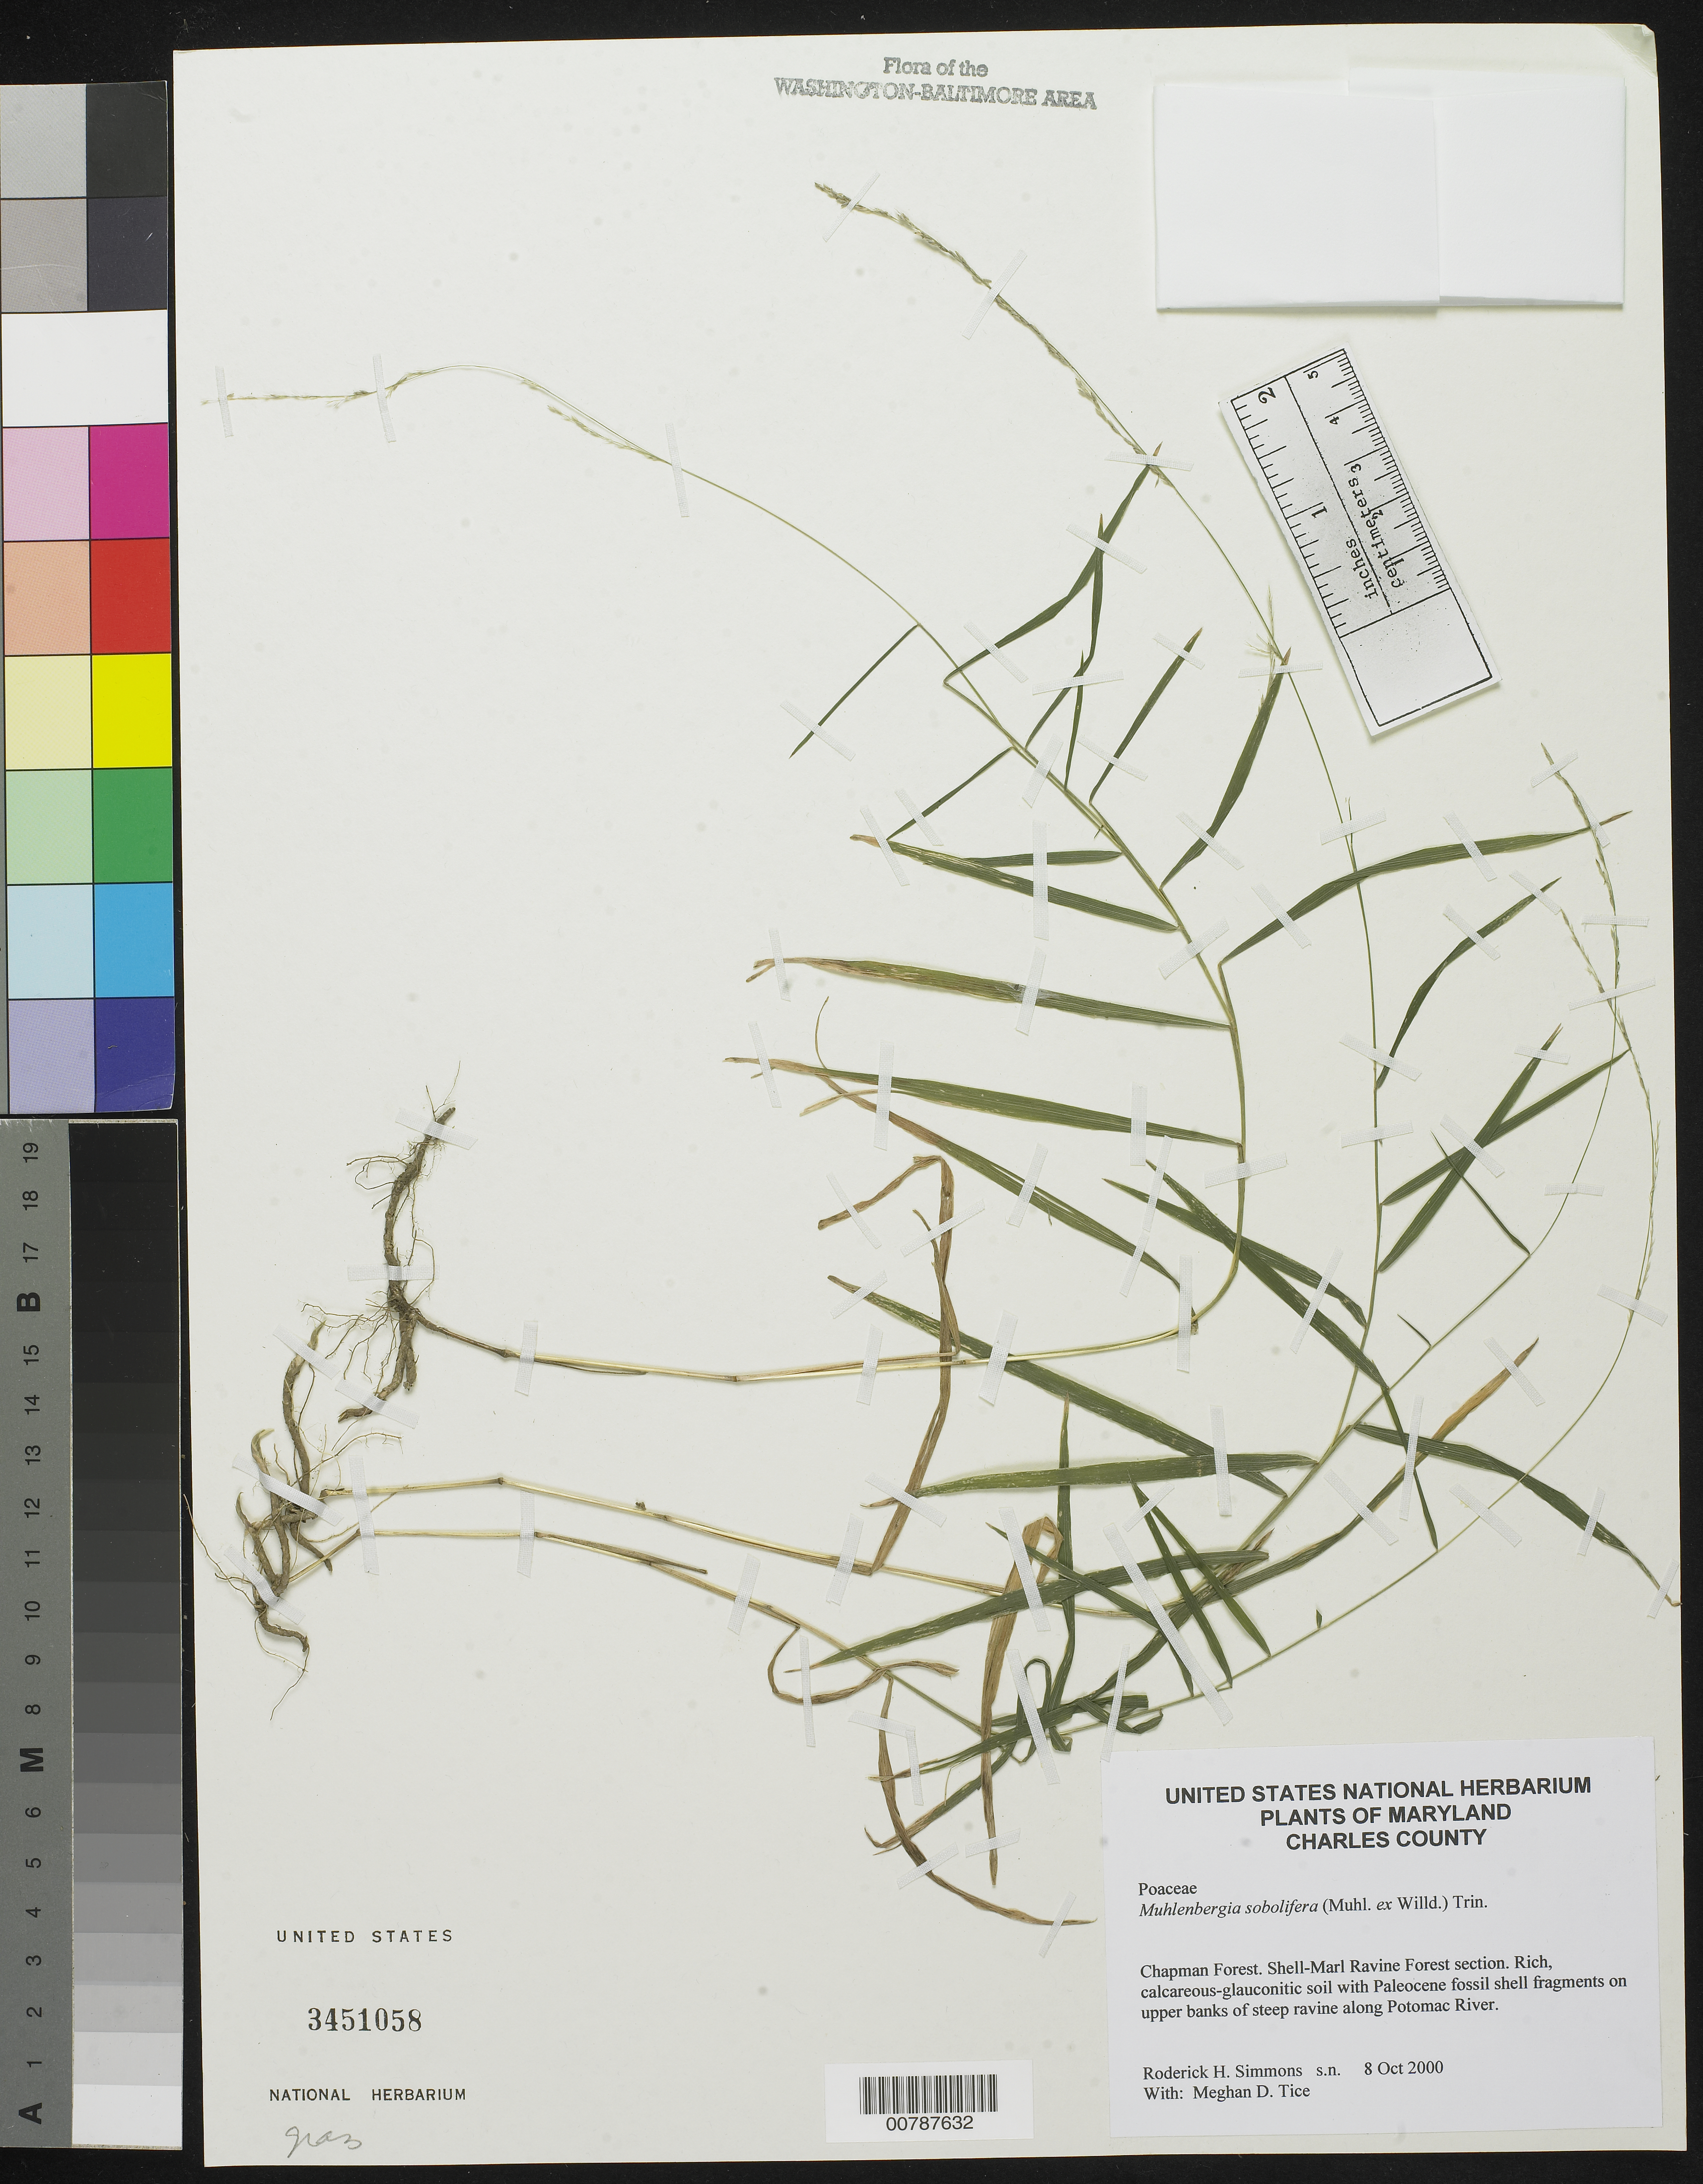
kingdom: Plantae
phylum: Tracheophyta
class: Liliopsida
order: Poales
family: Poaceae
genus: Muhlenbergia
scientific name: Muhlenbergia sobolifera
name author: (Muhl. ex Willd.) Trin.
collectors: R. H. Simmons & M. Tice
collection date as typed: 8 Oct 2000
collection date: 2000-10-08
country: United States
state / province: Maryland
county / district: Charles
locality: Chapman Forest, Shell-Marl Ravine Forest section.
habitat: Rich, calcareous-glauconitic soil with Paleocene fossil shell fragments on upper banks of steep ravine along Potomac River.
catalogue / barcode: US 3451058